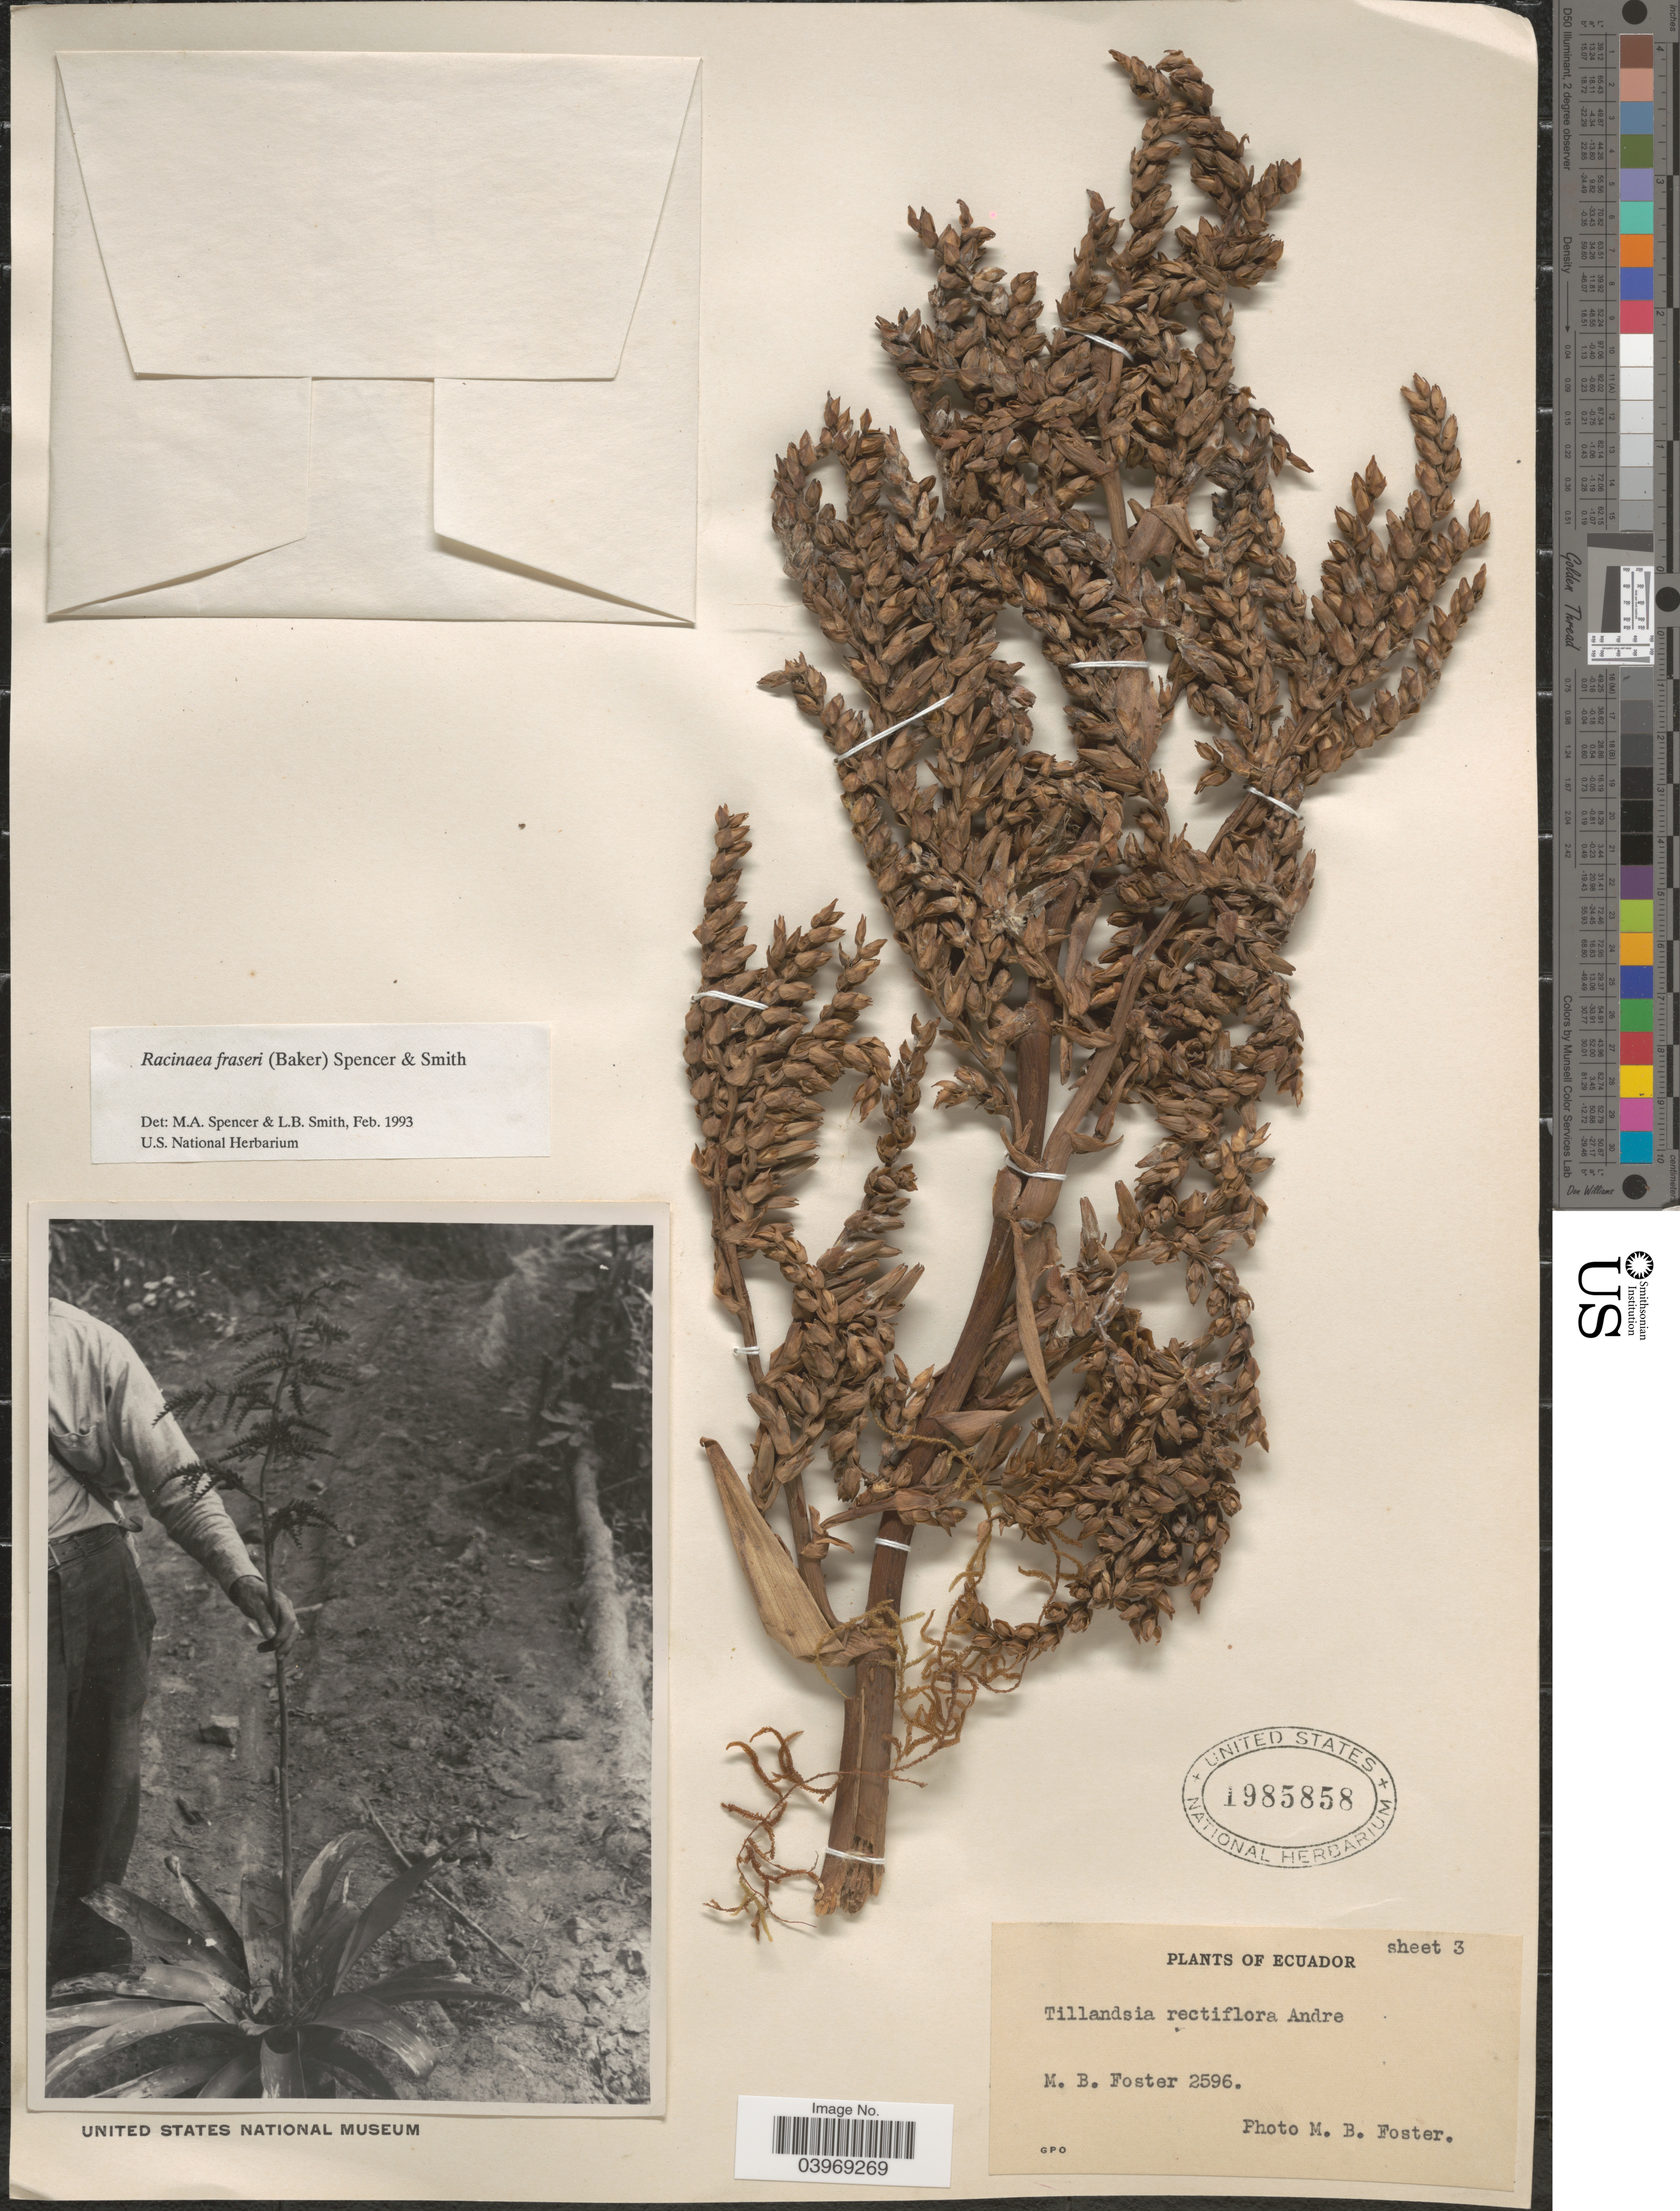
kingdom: Plantae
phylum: Tracheophyta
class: Liliopsida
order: Poales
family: Bromeliaceae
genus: Racinaea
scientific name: Racinaea fraseri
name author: (Baker) M.A. Spencer & L.B. Sm.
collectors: M. B. Foster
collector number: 2596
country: Ecuador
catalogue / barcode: US 1985858